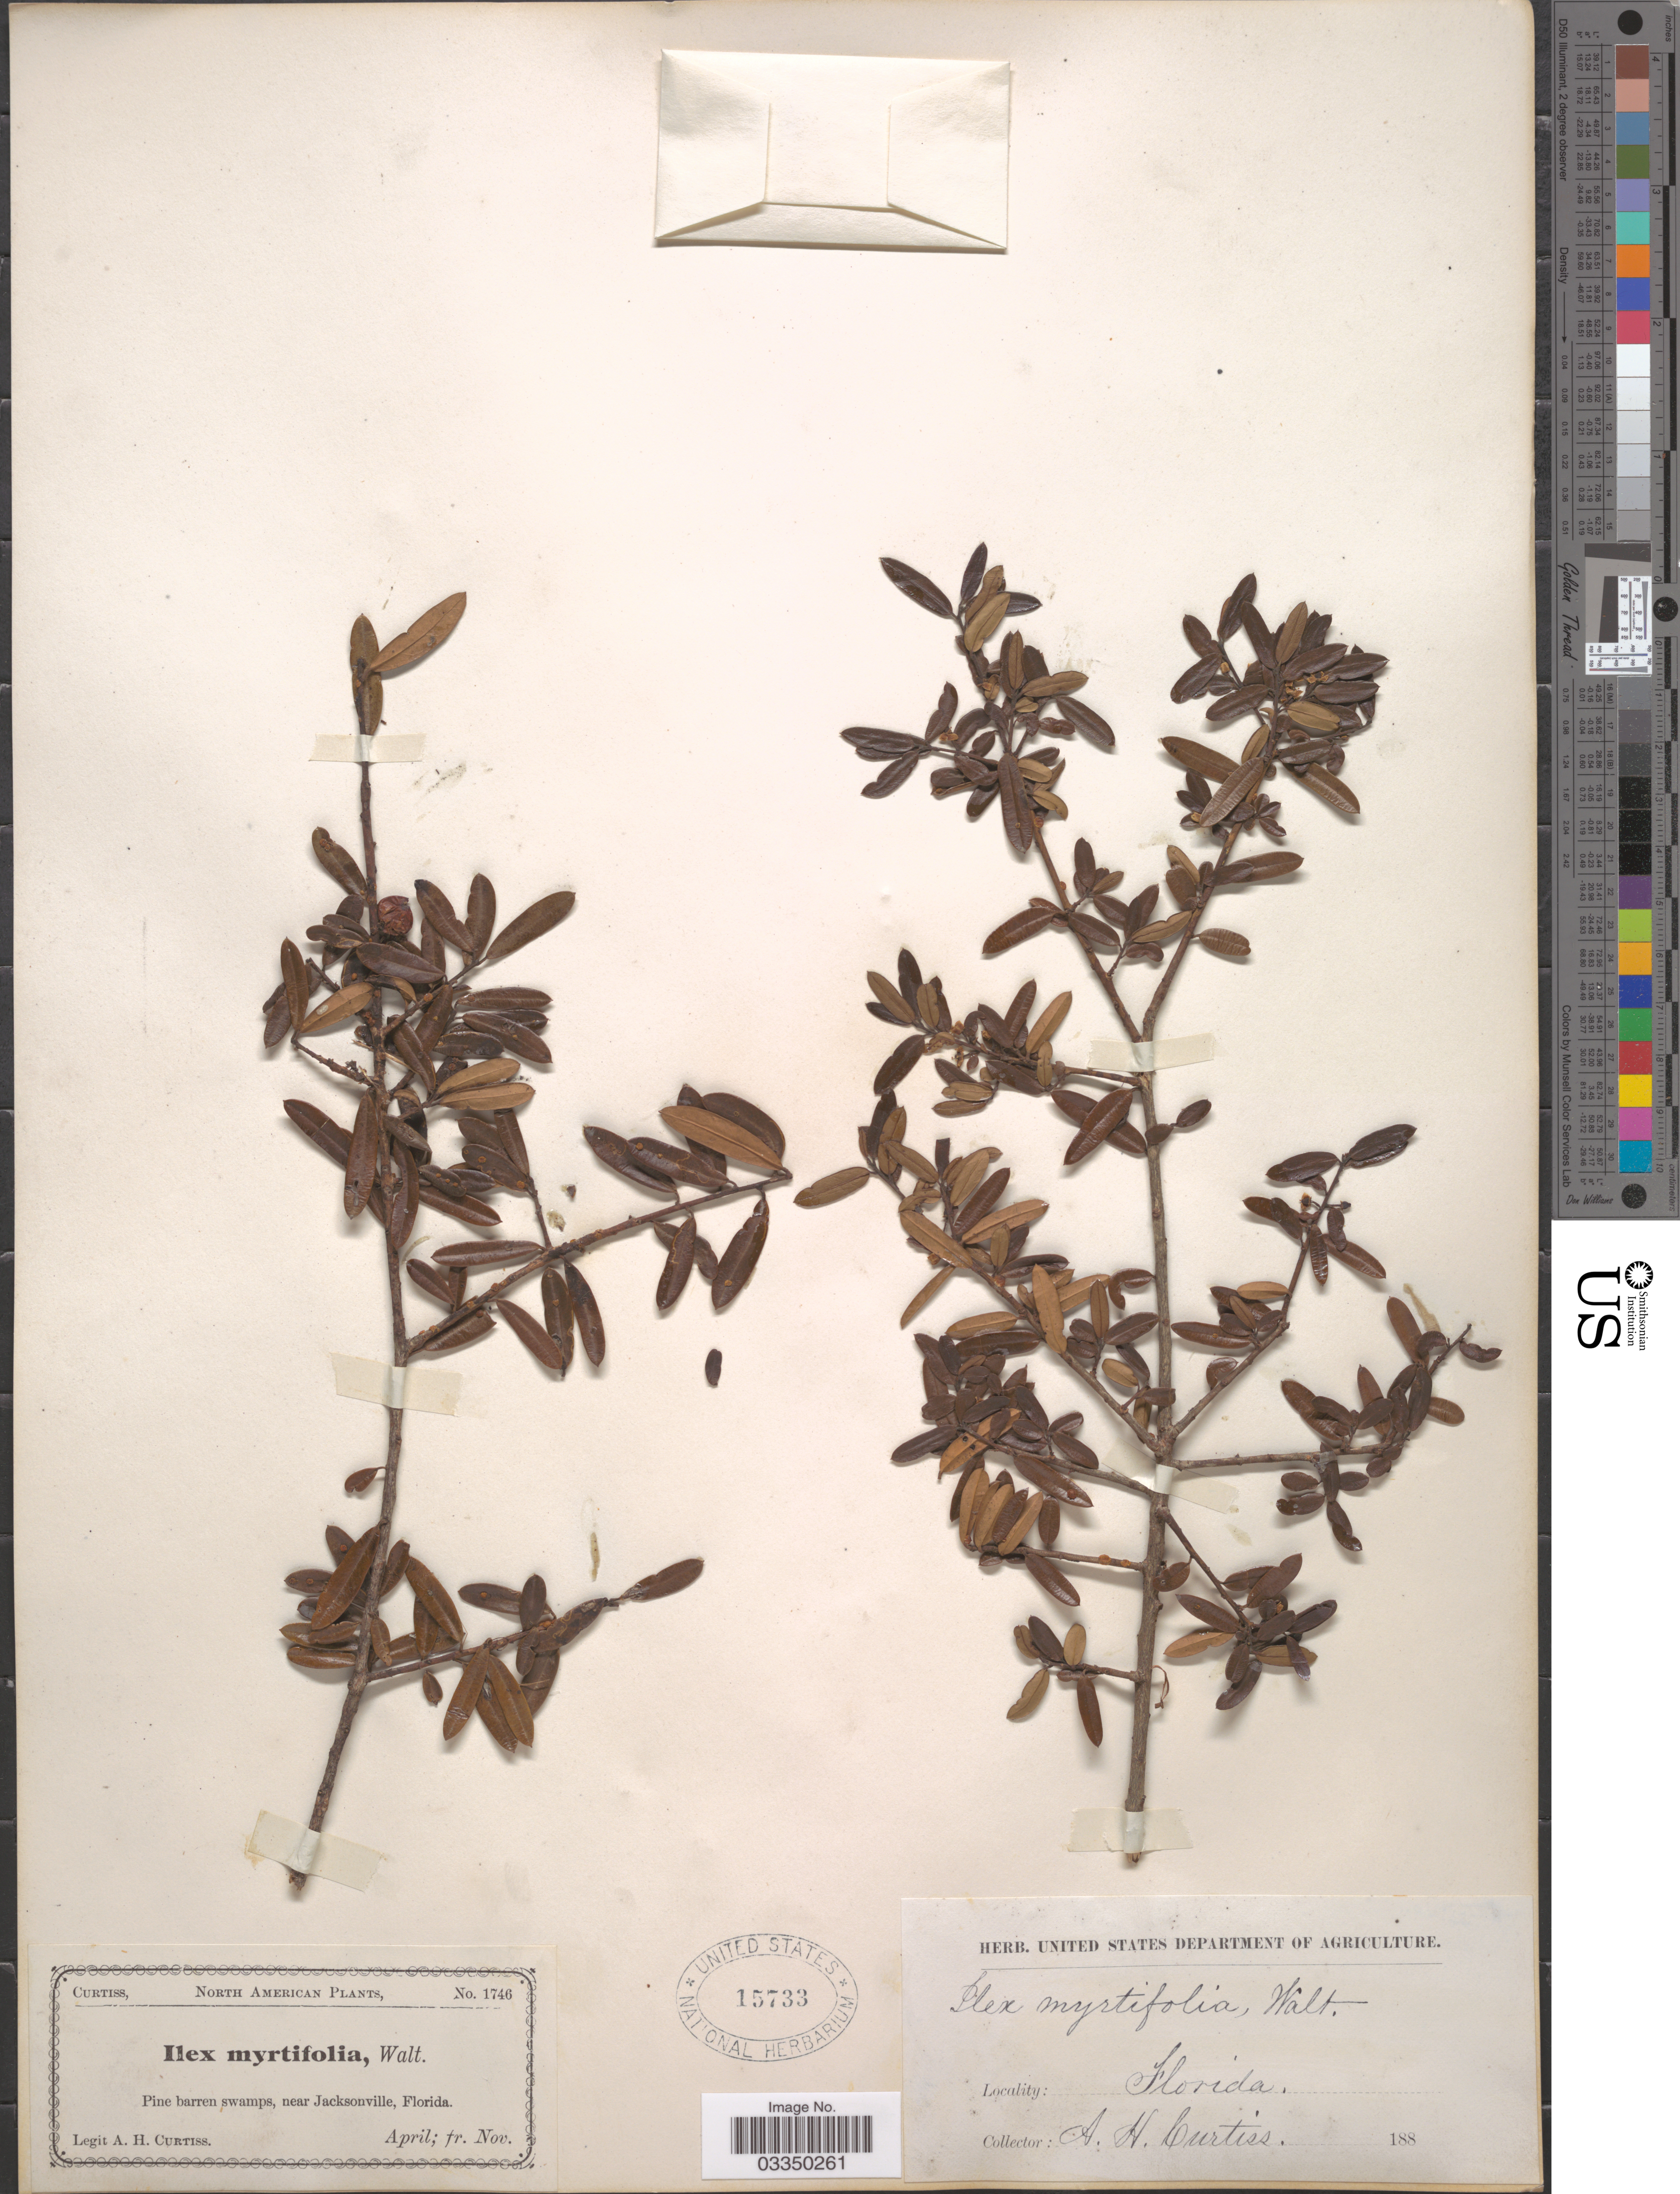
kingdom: Plantae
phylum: Tracheophyta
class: Magnoliopsida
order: Aquifoliales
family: Aquifoliaceae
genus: Ilex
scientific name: Ilex myrtifolia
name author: Walter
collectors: A. H. Curtiss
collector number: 1746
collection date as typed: April - Nov 188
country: United States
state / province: Florida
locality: Pine barren swamps, near Jacksonville.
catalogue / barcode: US 15733